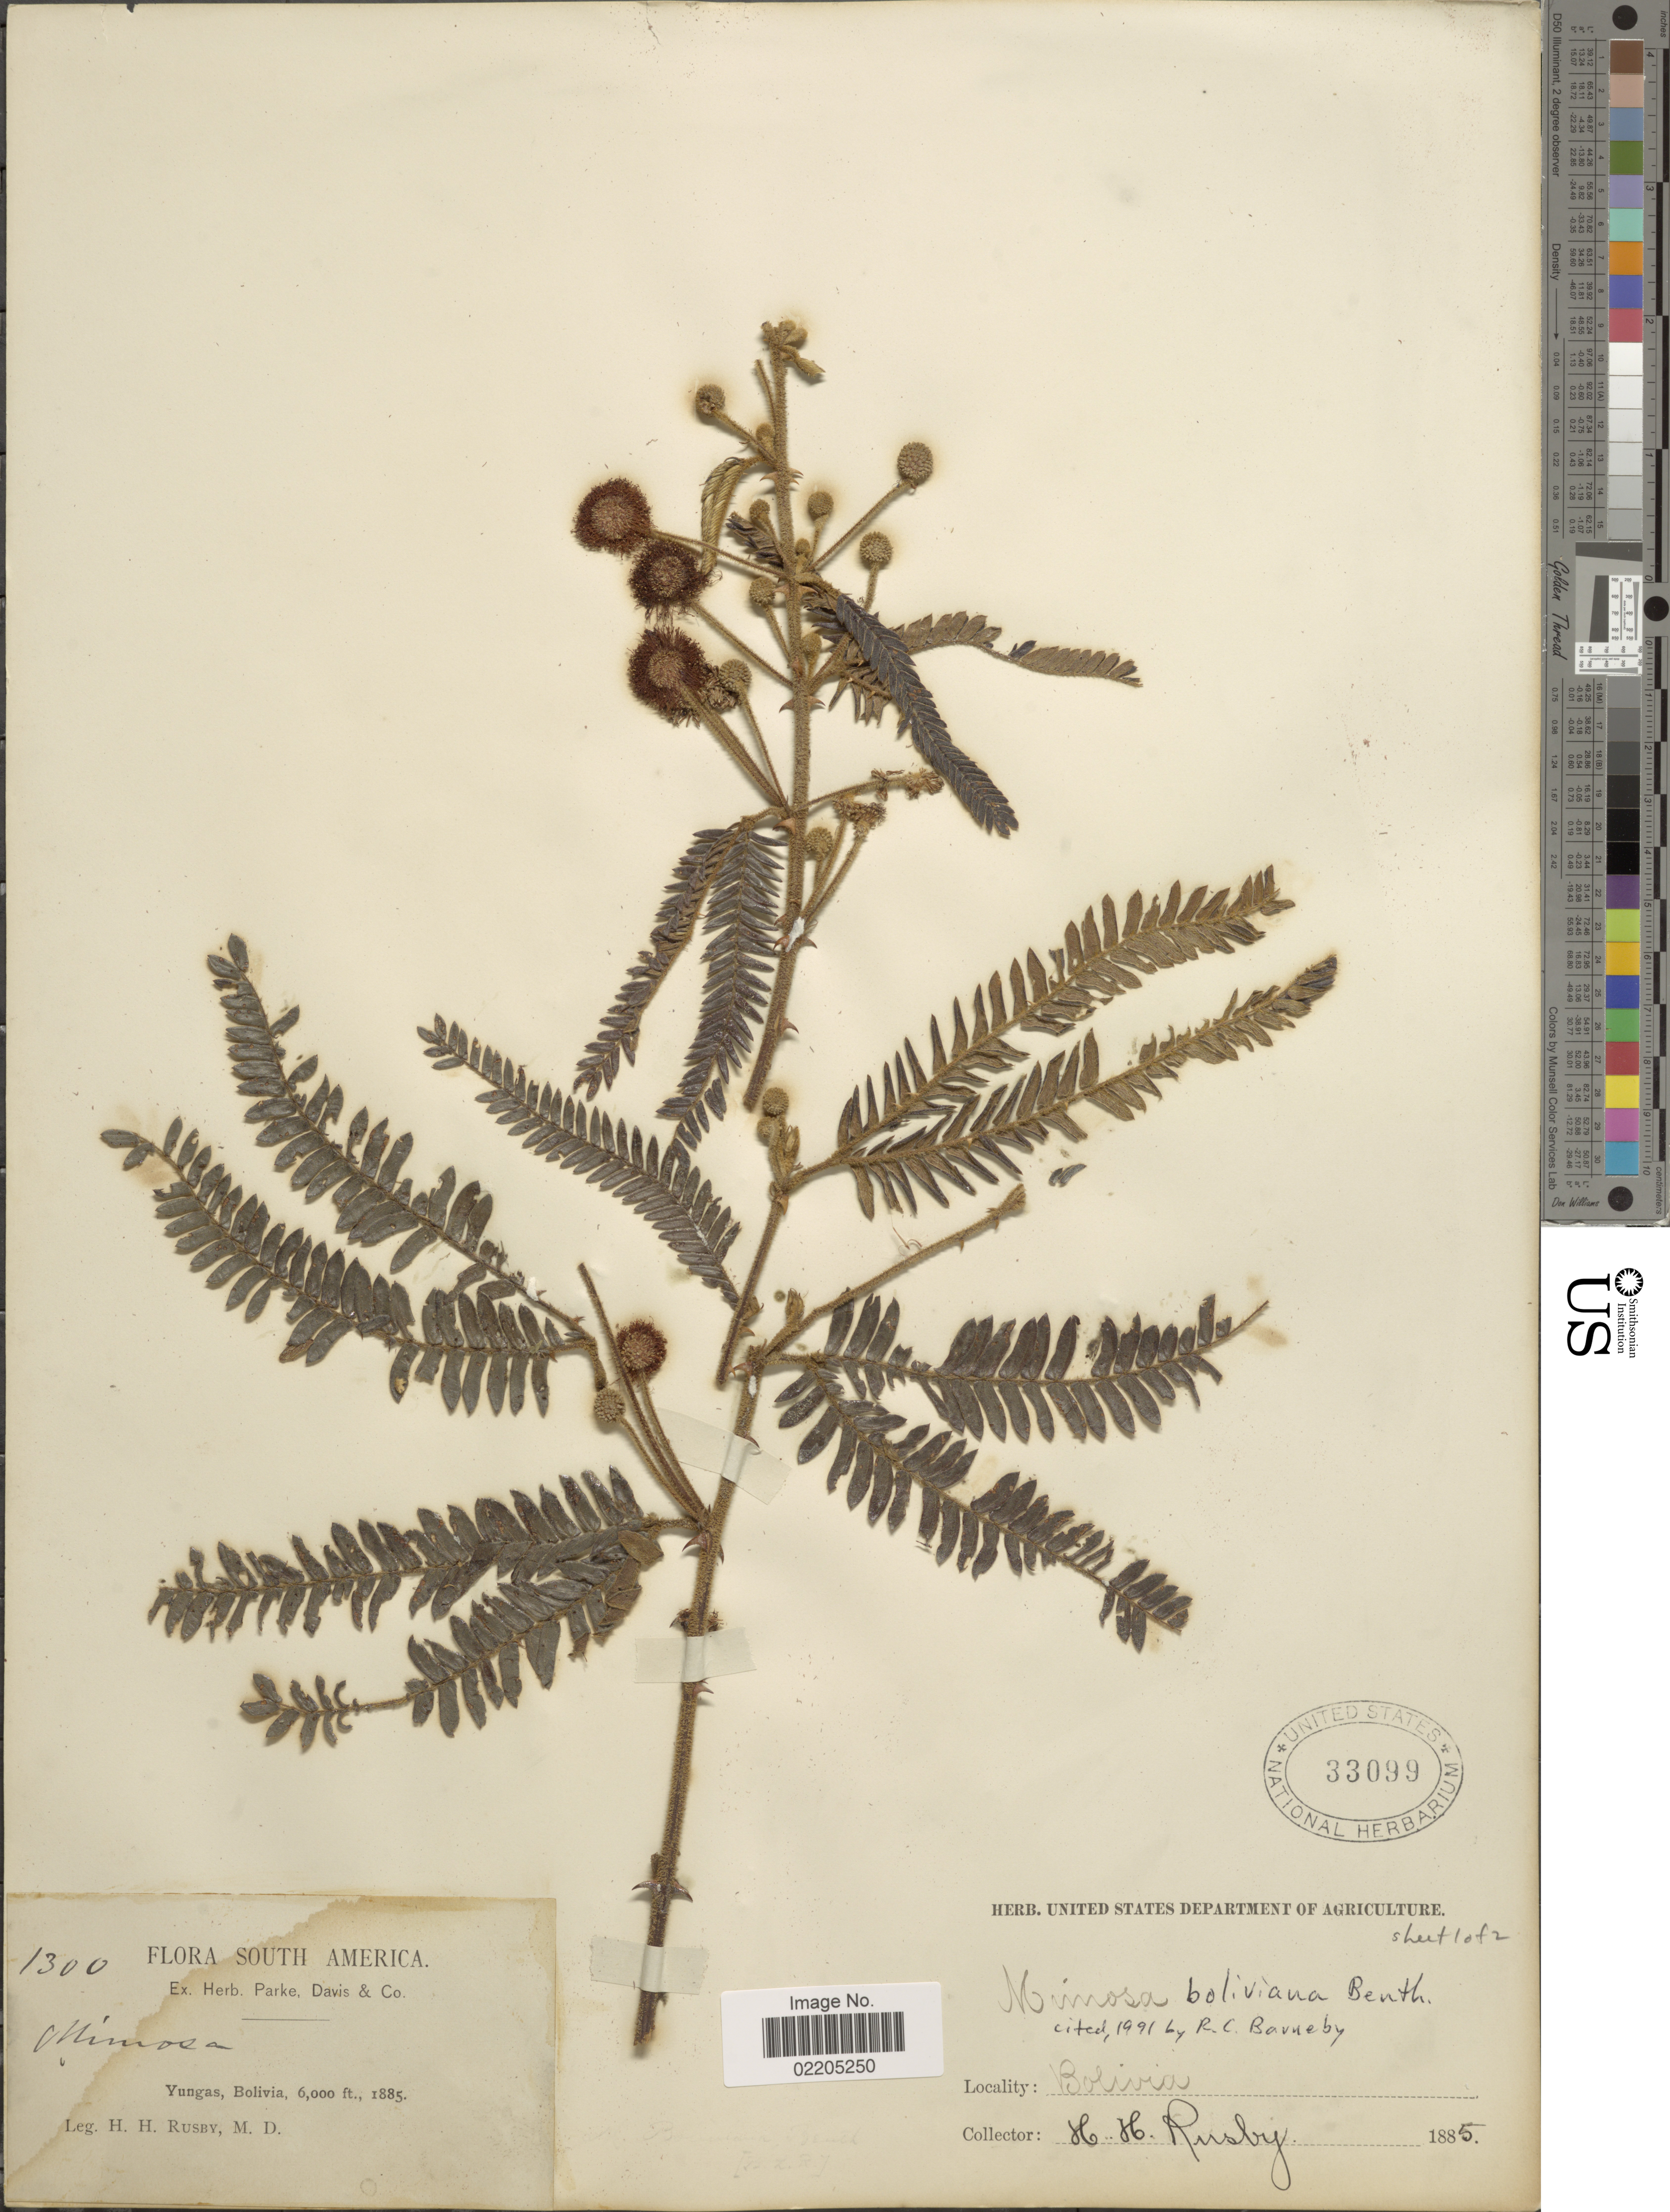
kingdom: Plantae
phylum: Tracheophyta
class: Magnoliopsida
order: Fabales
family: Fabaceae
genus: Mimosa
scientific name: Mimosa boliviana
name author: Benth.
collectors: H. H. Rusby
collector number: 1300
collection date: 1885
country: Bolivia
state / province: La Paz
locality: Yungas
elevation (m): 1829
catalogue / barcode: US 33099